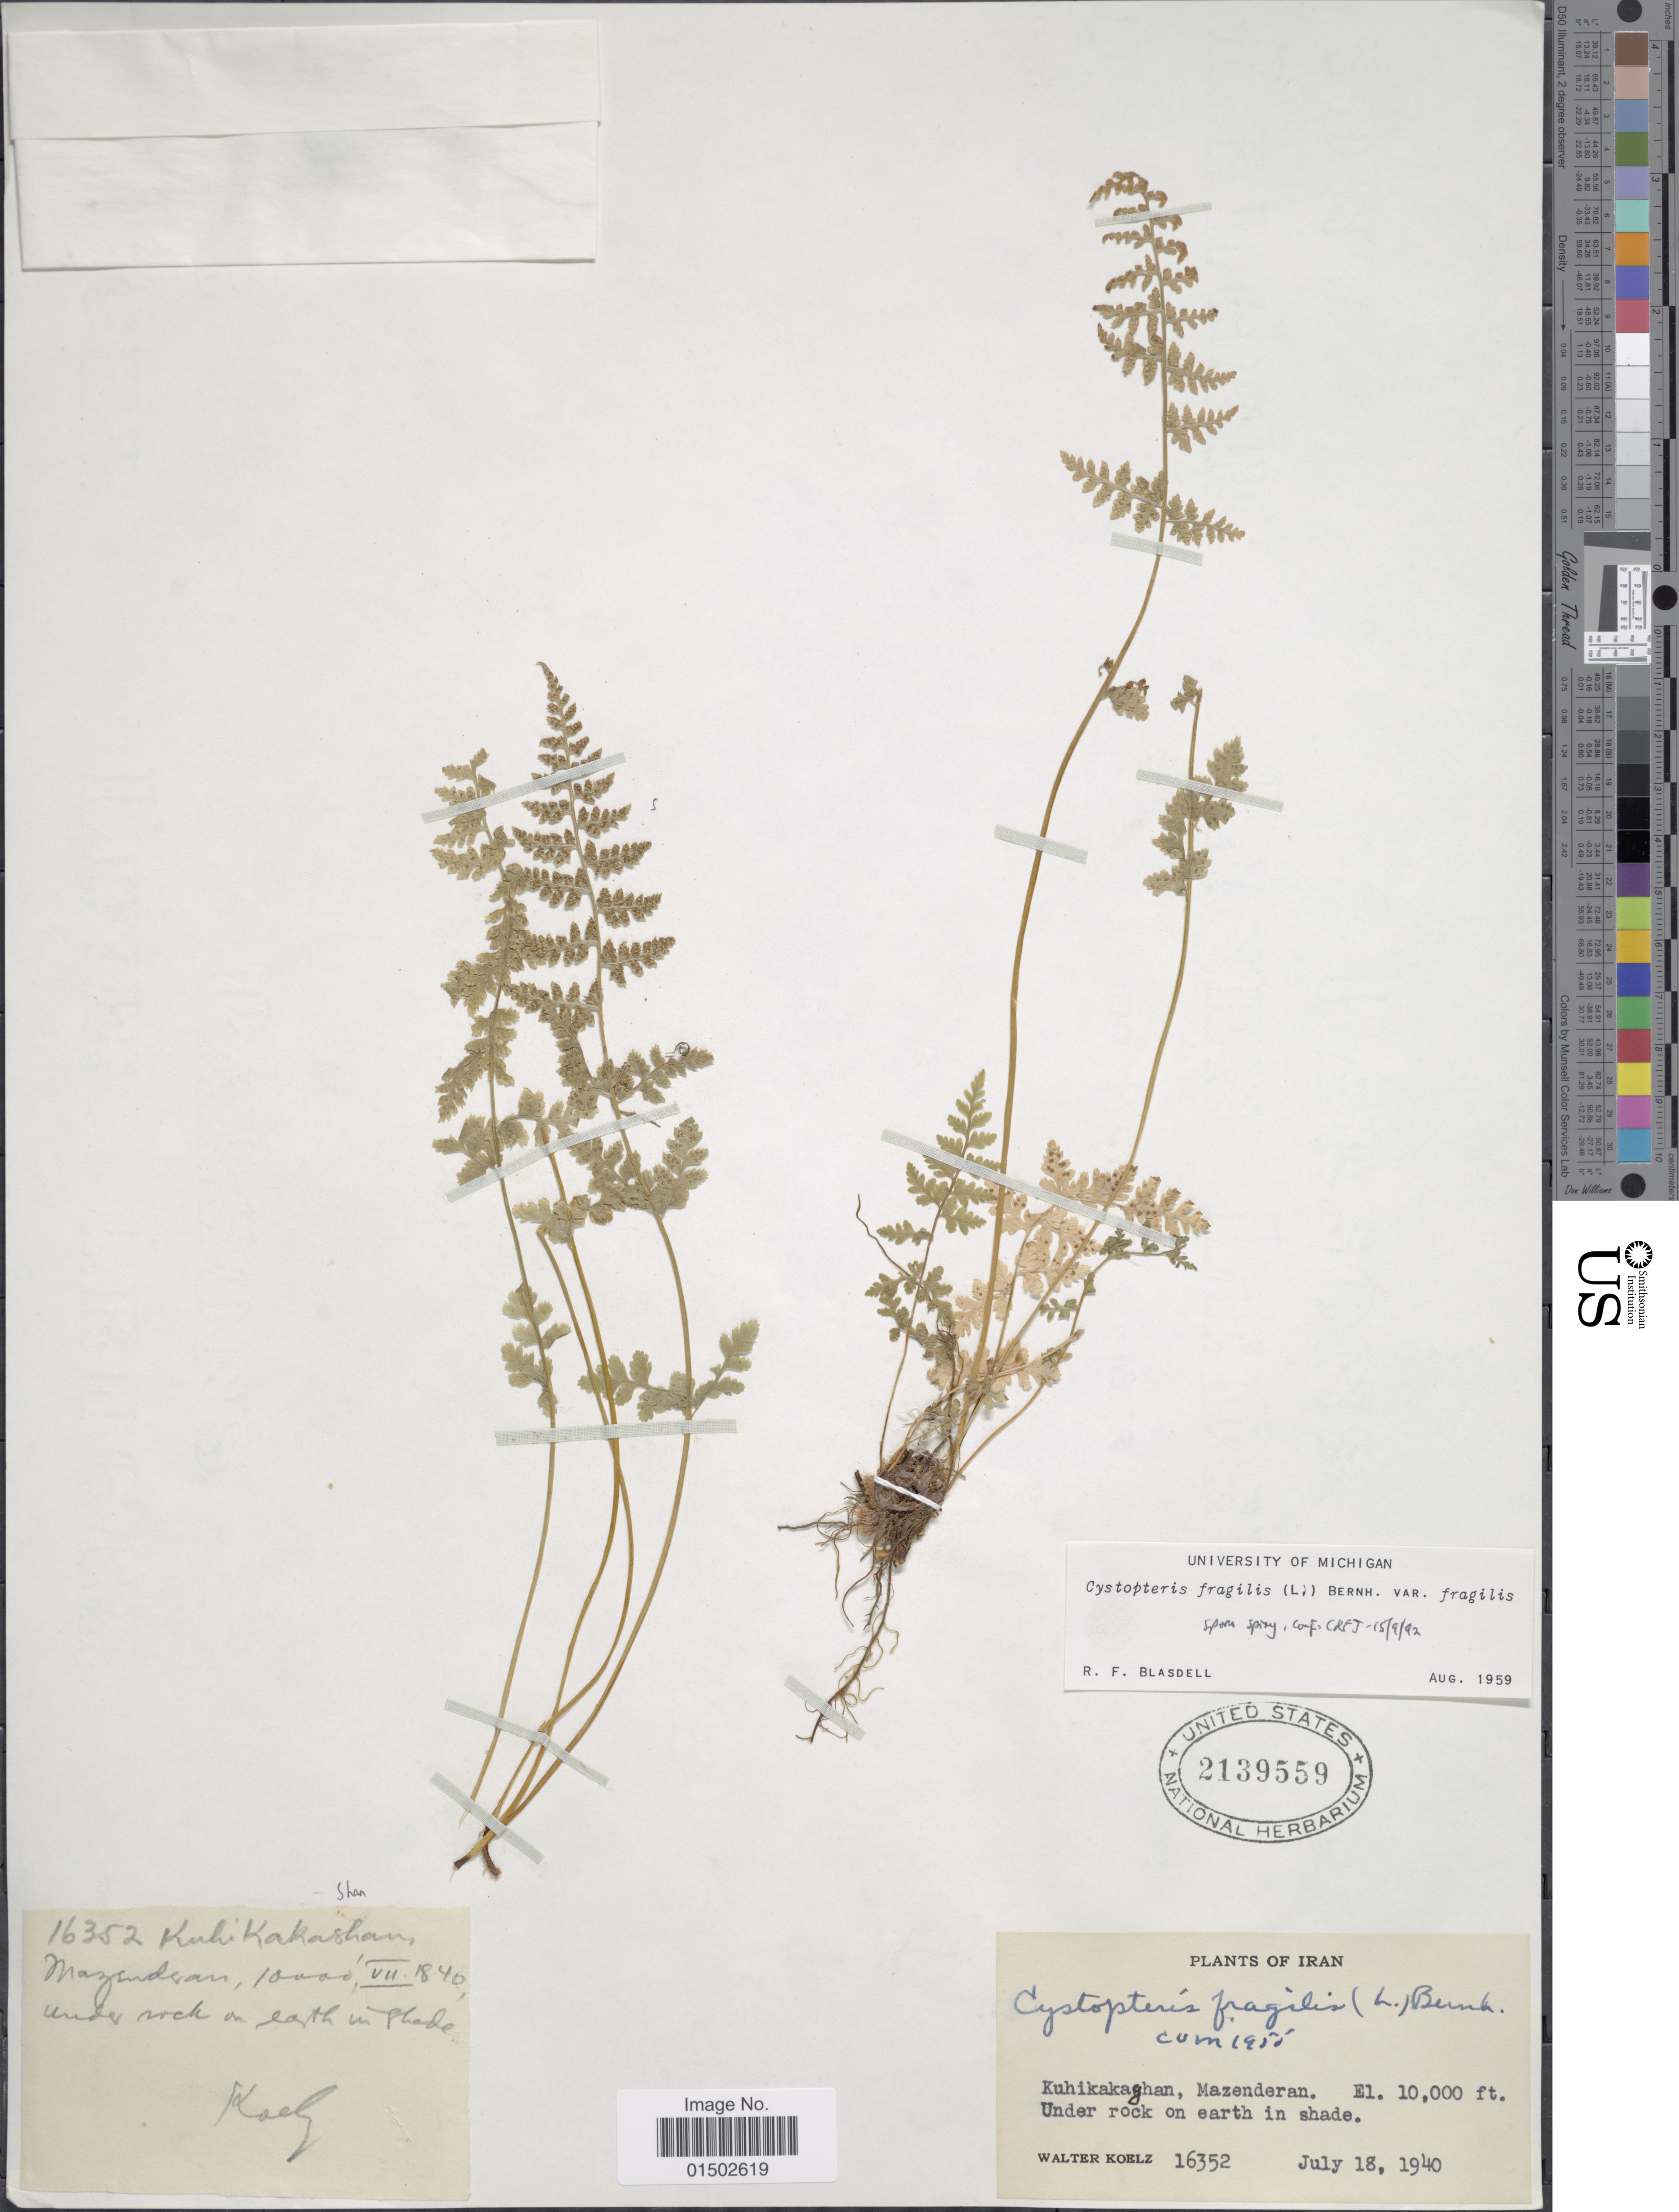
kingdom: Plantae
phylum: Tracheophyta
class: Polypodiopsida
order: Polypodiales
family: Cystopteridaceae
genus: Cystopteris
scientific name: Cystopteris fragilis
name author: (L.) Bernh.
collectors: W. N. Koelz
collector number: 16352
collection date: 1940-07-18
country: Iran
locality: Kuhikakaghan, Mazenderan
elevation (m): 3048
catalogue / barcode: US 2139559